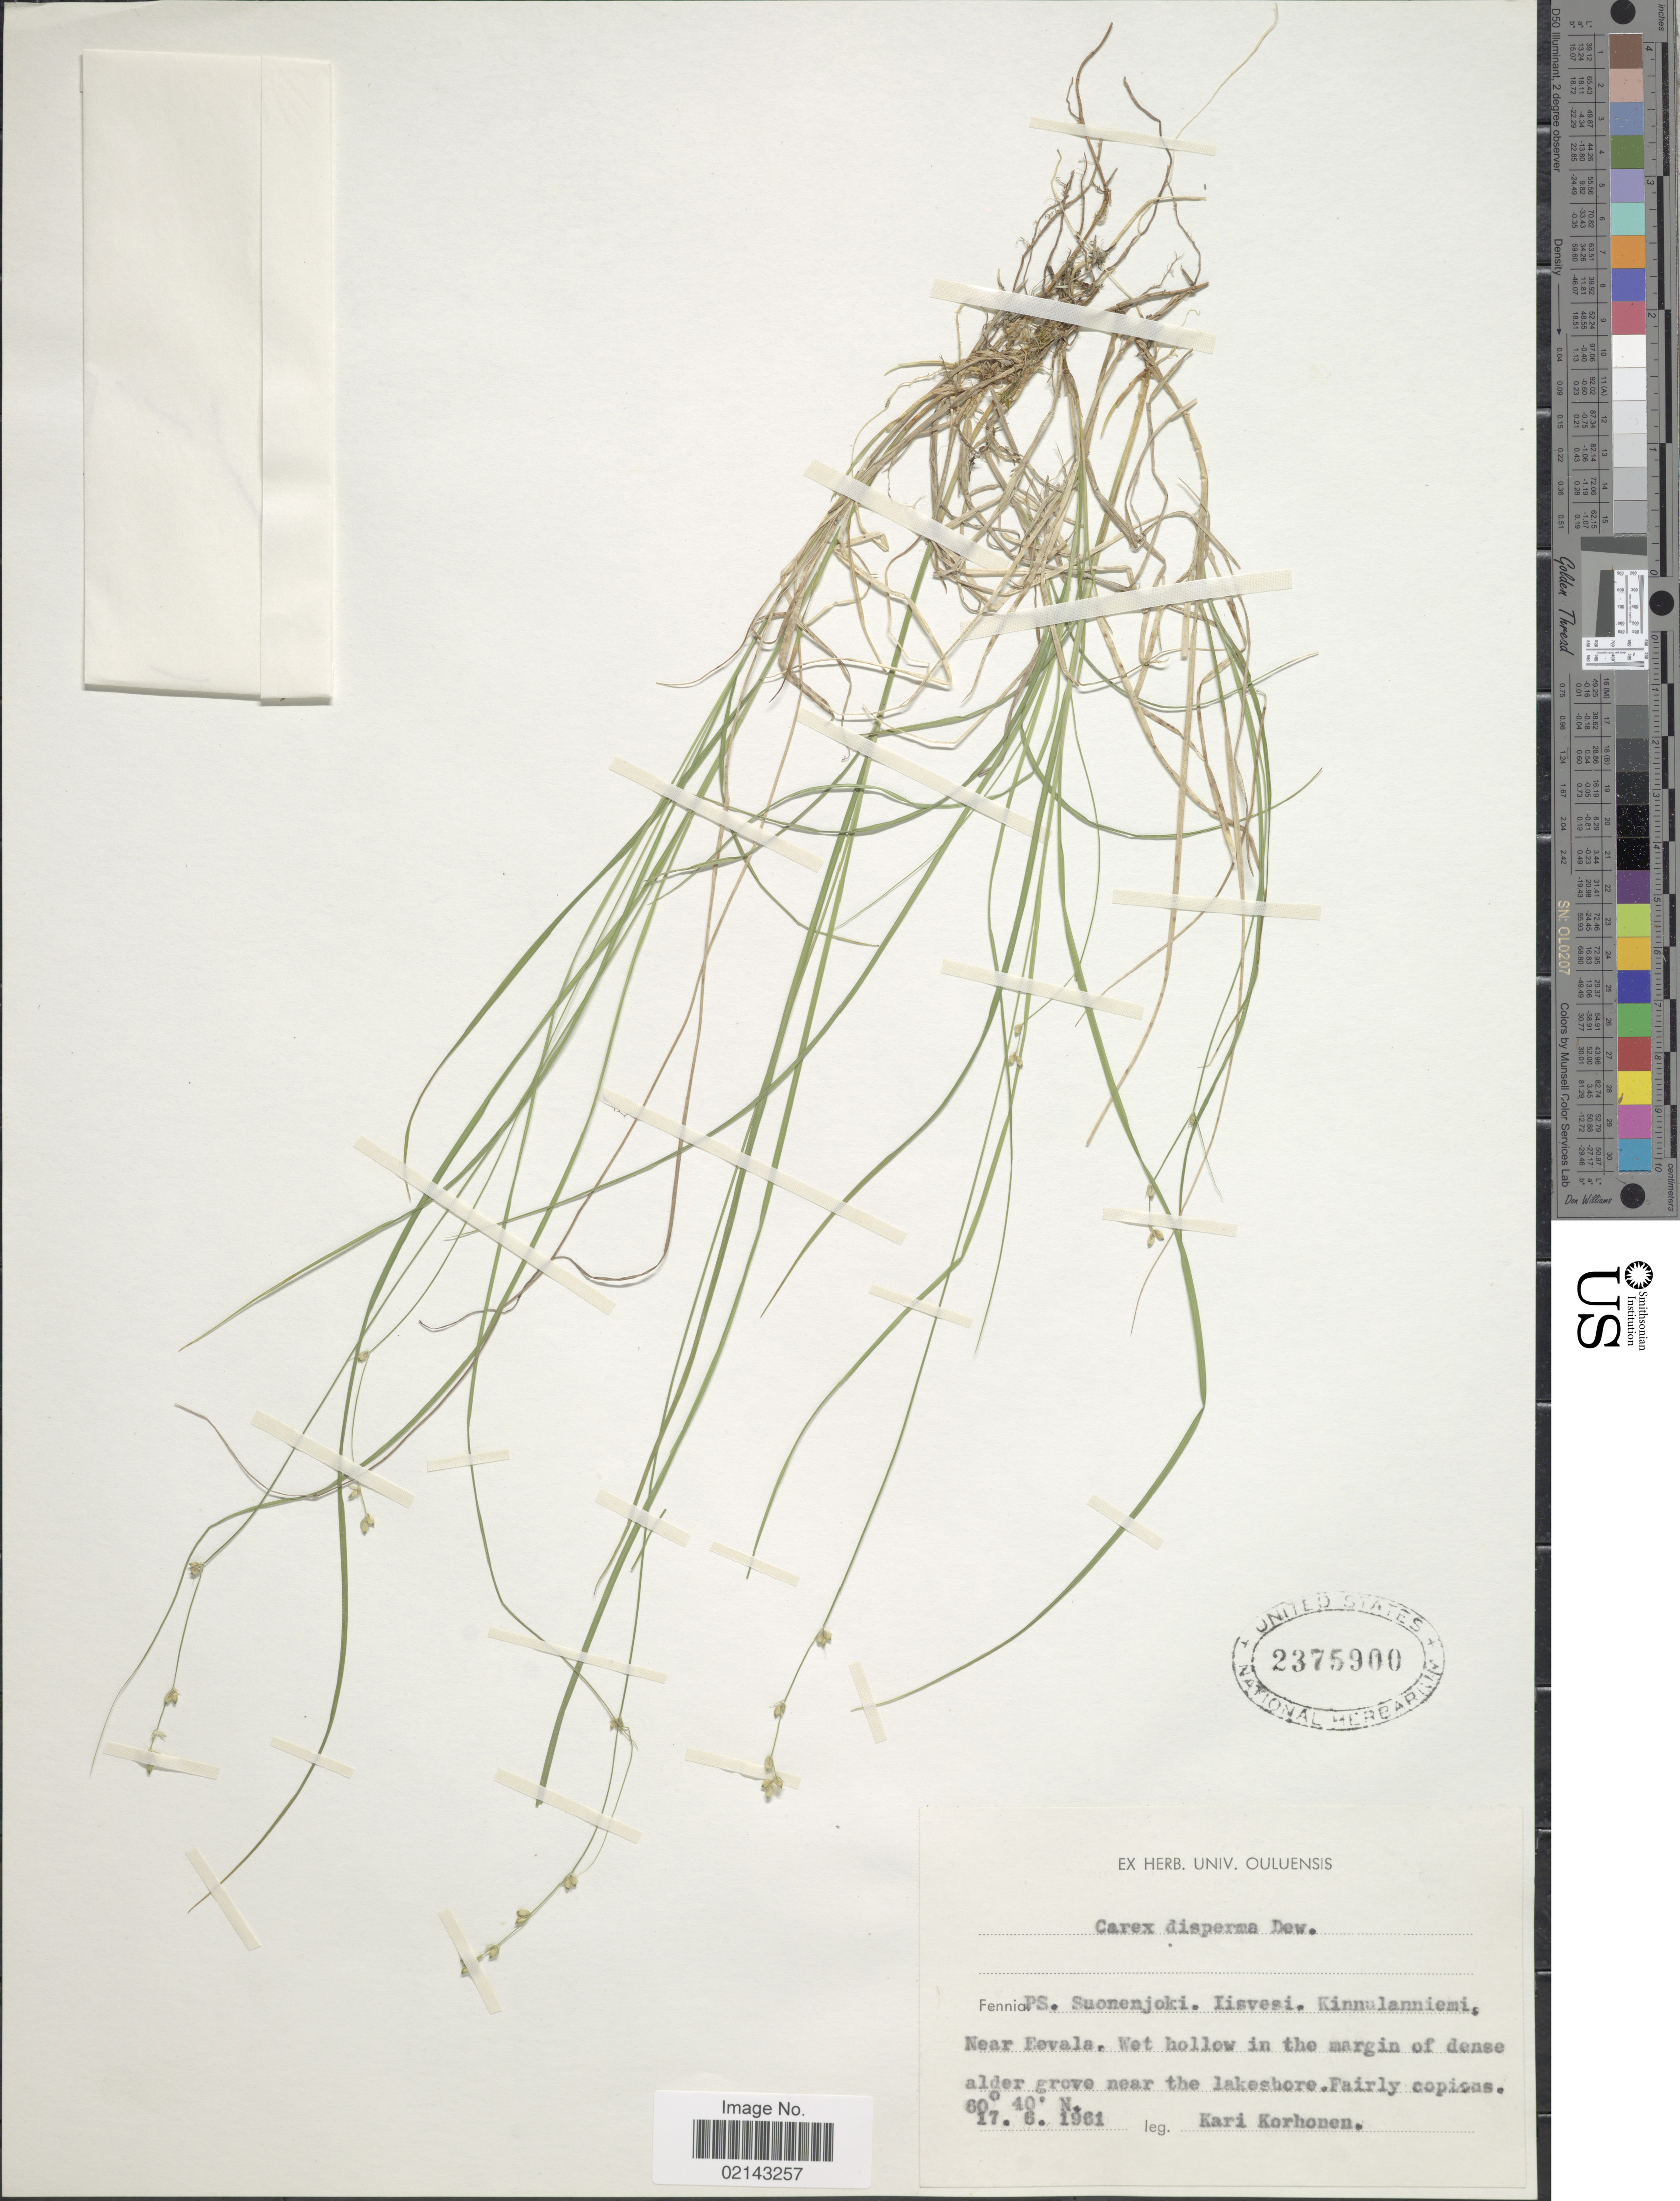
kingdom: Plantae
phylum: Tracheophyta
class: Liliopsida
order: Poales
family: Cyperaceae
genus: Carex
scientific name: Carex disperma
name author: Dewey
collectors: K. Korhonen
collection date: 1961-06-17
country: Finland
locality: PS. Suonenjoki. Lisvesi. Kinnulanniemi, Near Eevala. Wet hollow in the margin of dense alder grove near the lakeshore. Fennia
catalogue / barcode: US 2375900